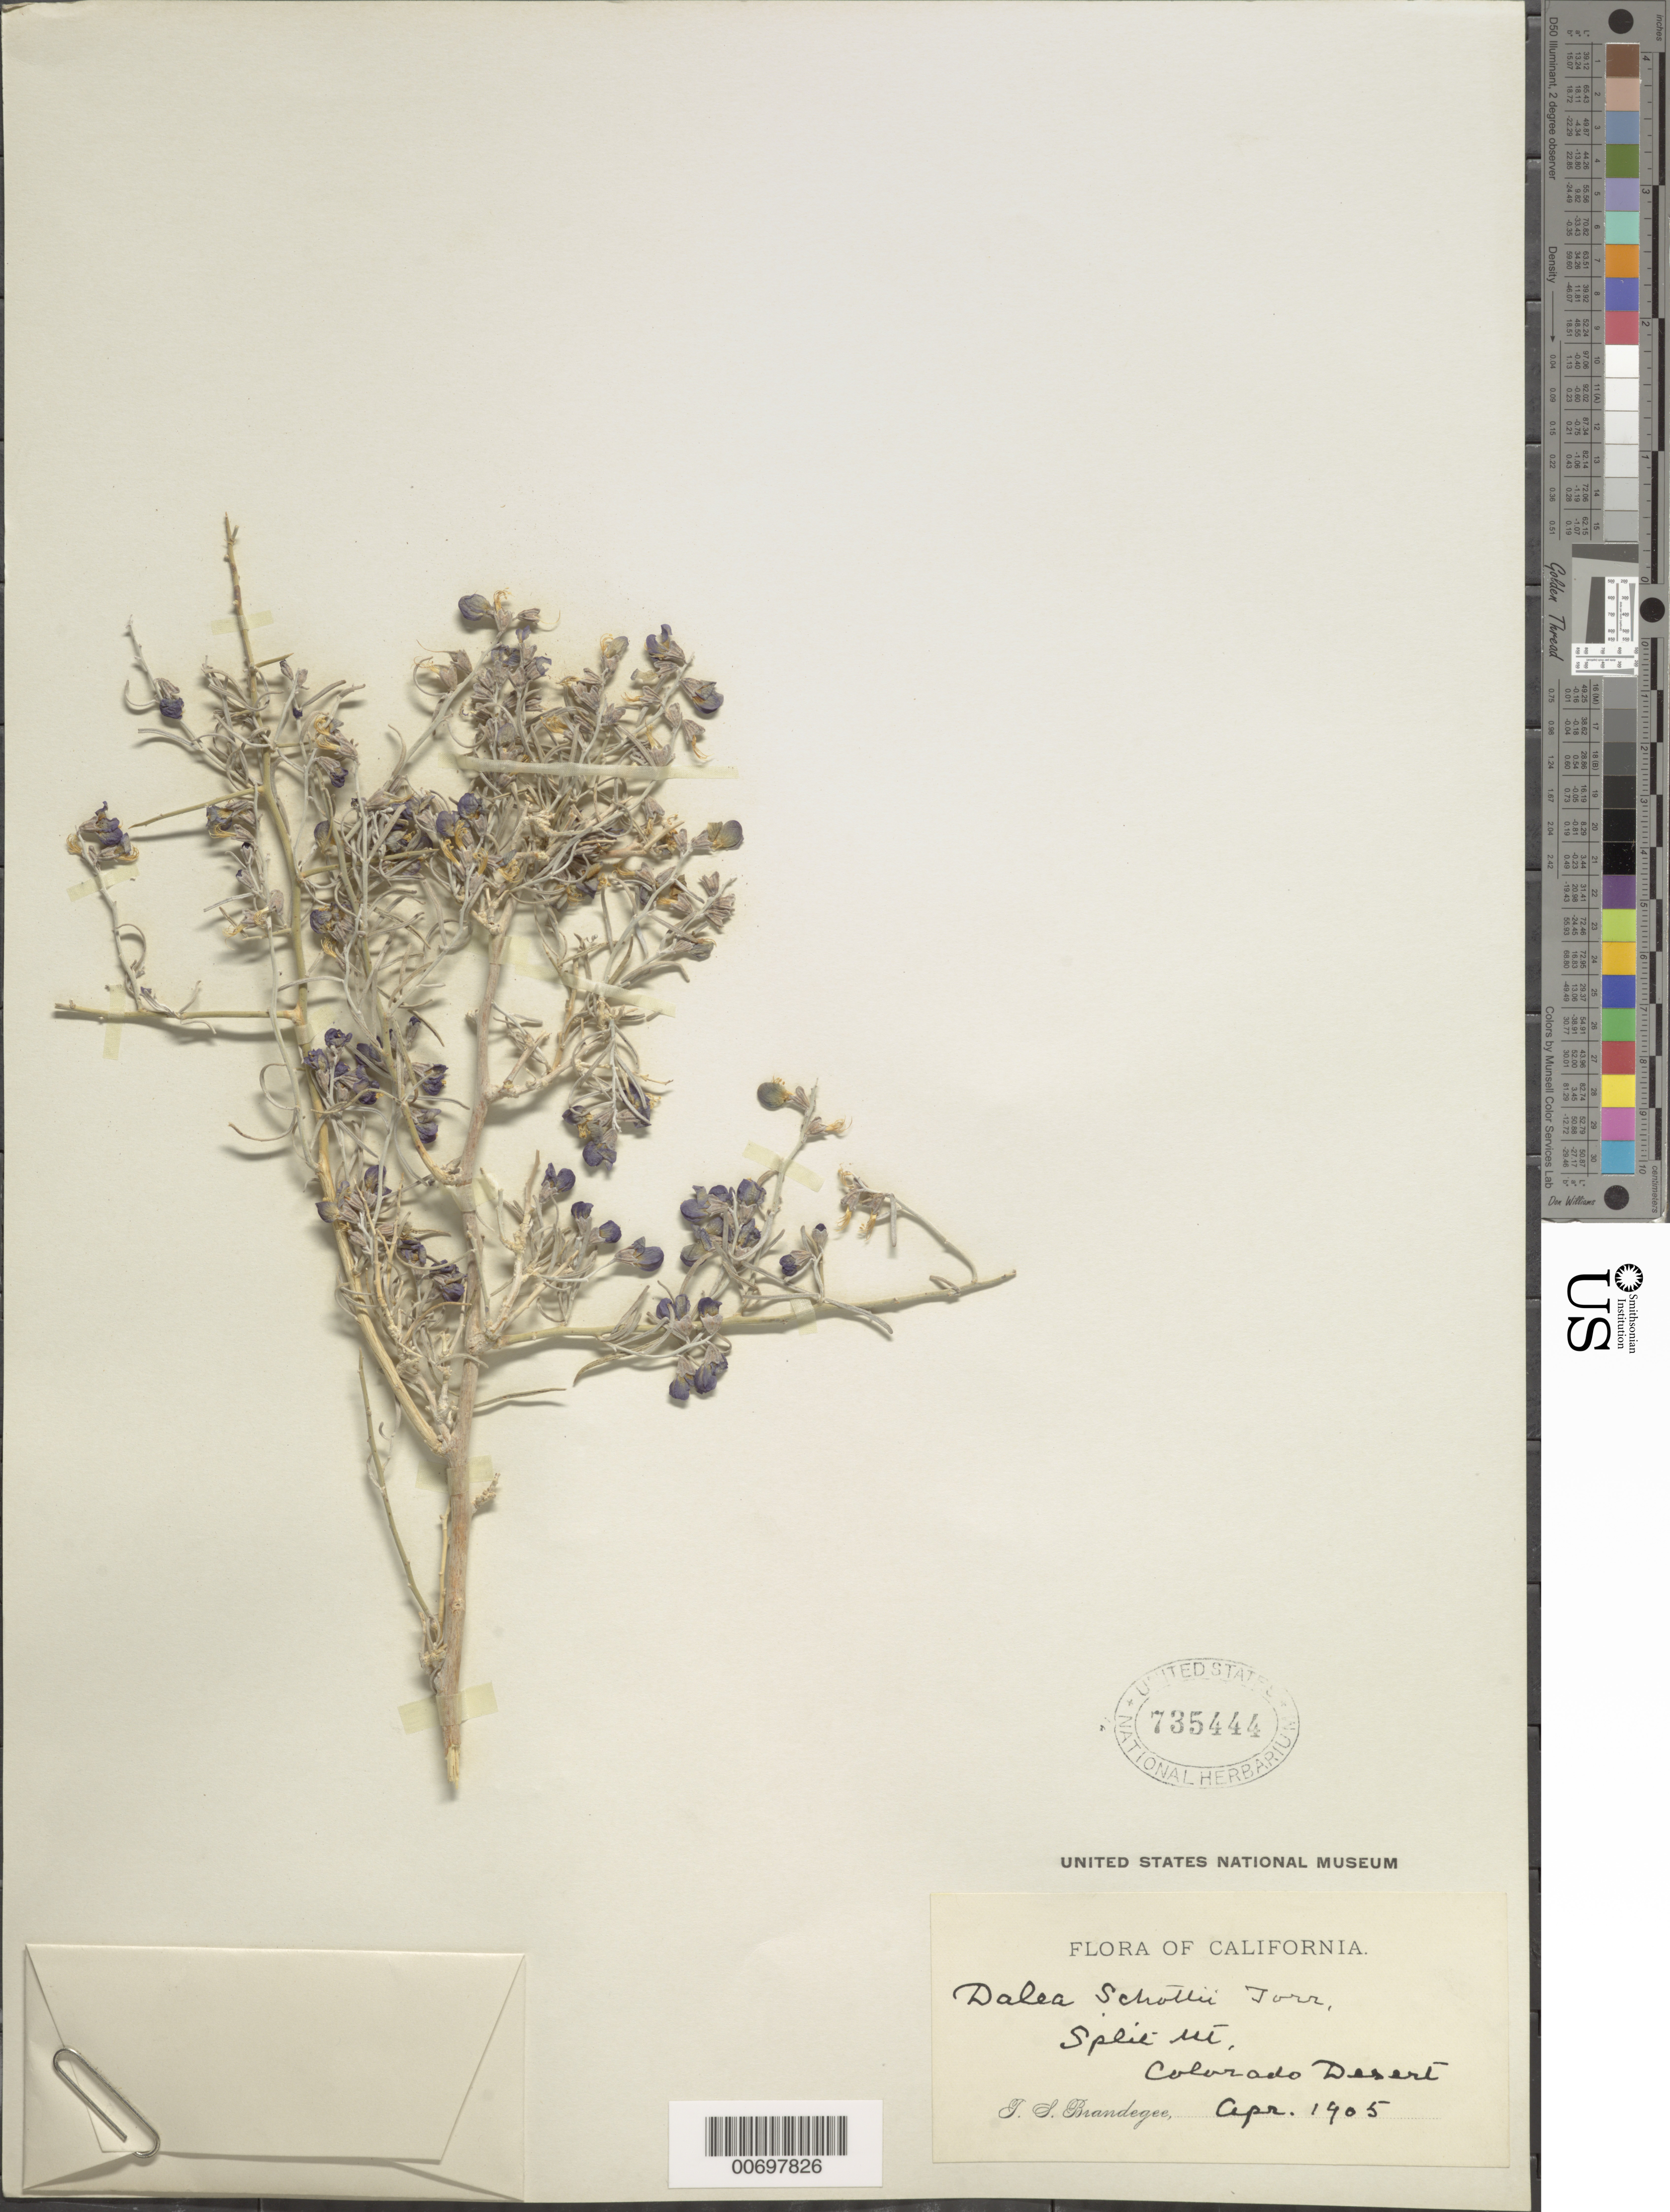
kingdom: Plantae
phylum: Tracheophyta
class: Magnoliopsida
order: Fabales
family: Fabaceae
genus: Psorothamnus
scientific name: Psorothamnus schottii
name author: (Torr.) Barneby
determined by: Strong, M. T., (US), Smithsonian Institution - National Museum of Natural History (UNITED STATES)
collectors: J. S. Brandegee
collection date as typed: Apr 1905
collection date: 1905-04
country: United States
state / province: California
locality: Split Mt., Colorado Desert.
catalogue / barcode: US 735444